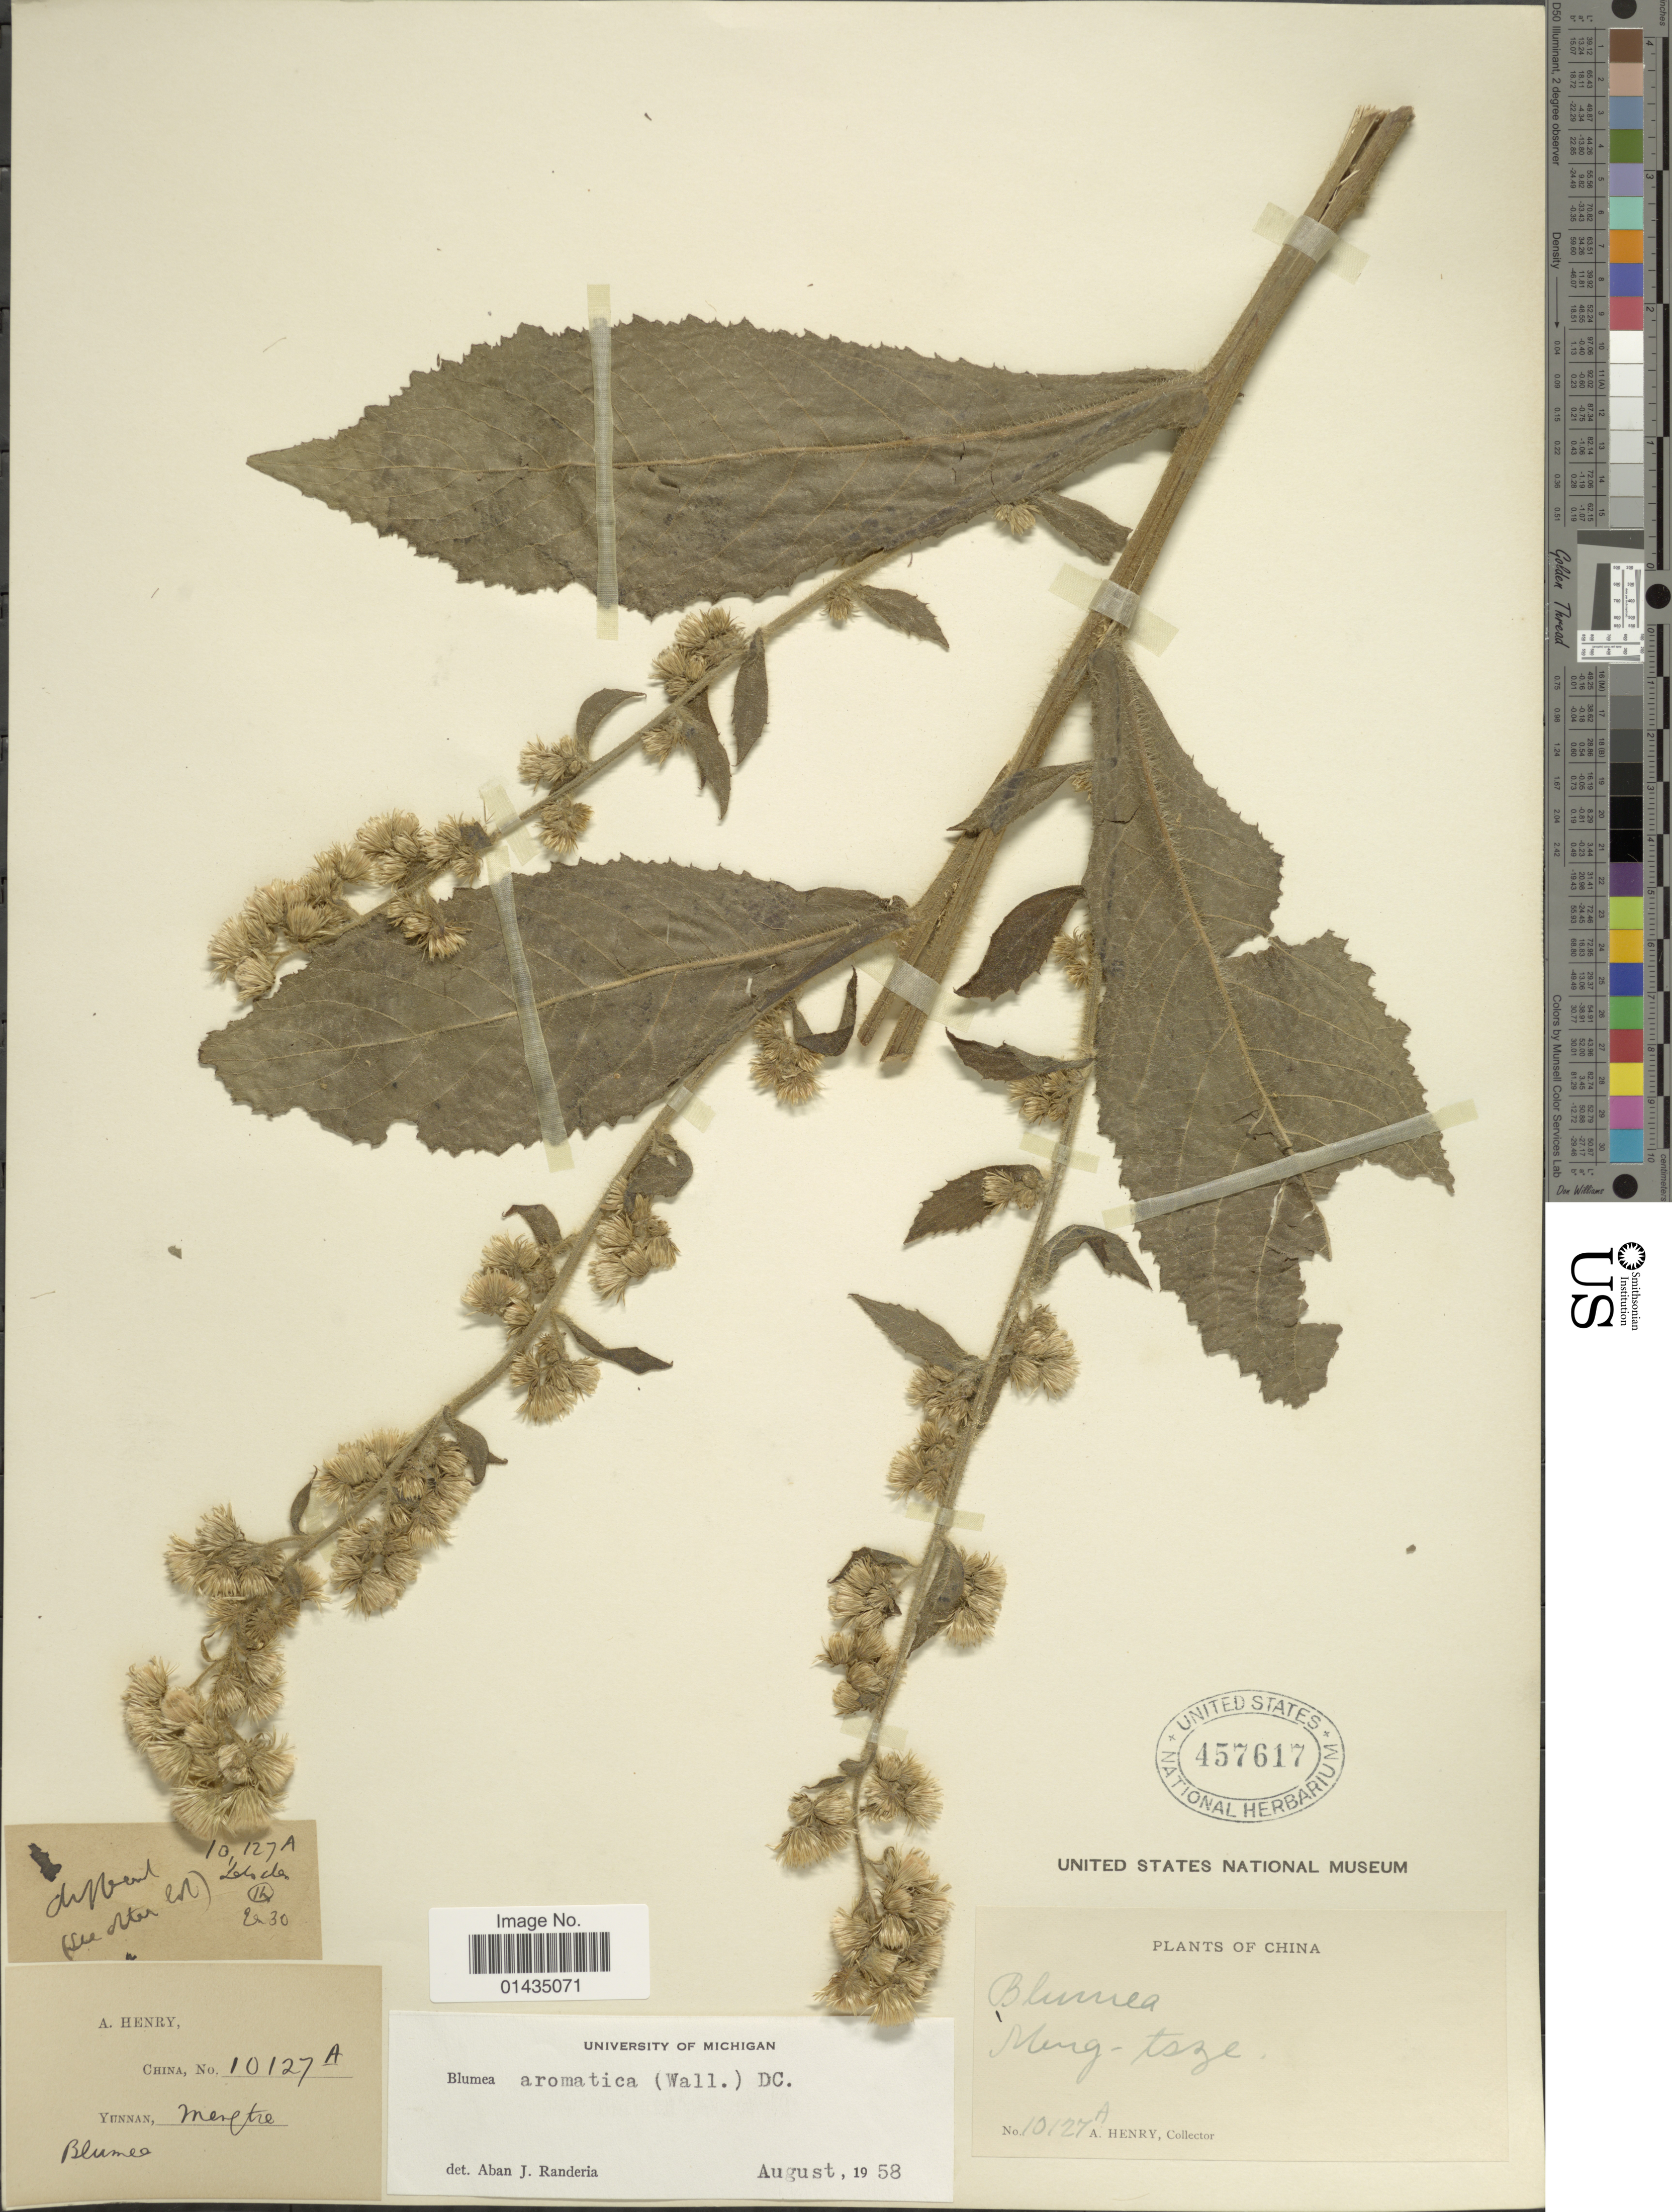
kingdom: Plantae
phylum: Tracheophyta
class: Magnoliopsida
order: Asterales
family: Asteraceae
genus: Blumea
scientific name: Blumea aromatica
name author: DC.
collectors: A. Henry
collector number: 10127 A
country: China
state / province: Yunnan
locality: Meng-tsze, Blumea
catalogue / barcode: US 457617